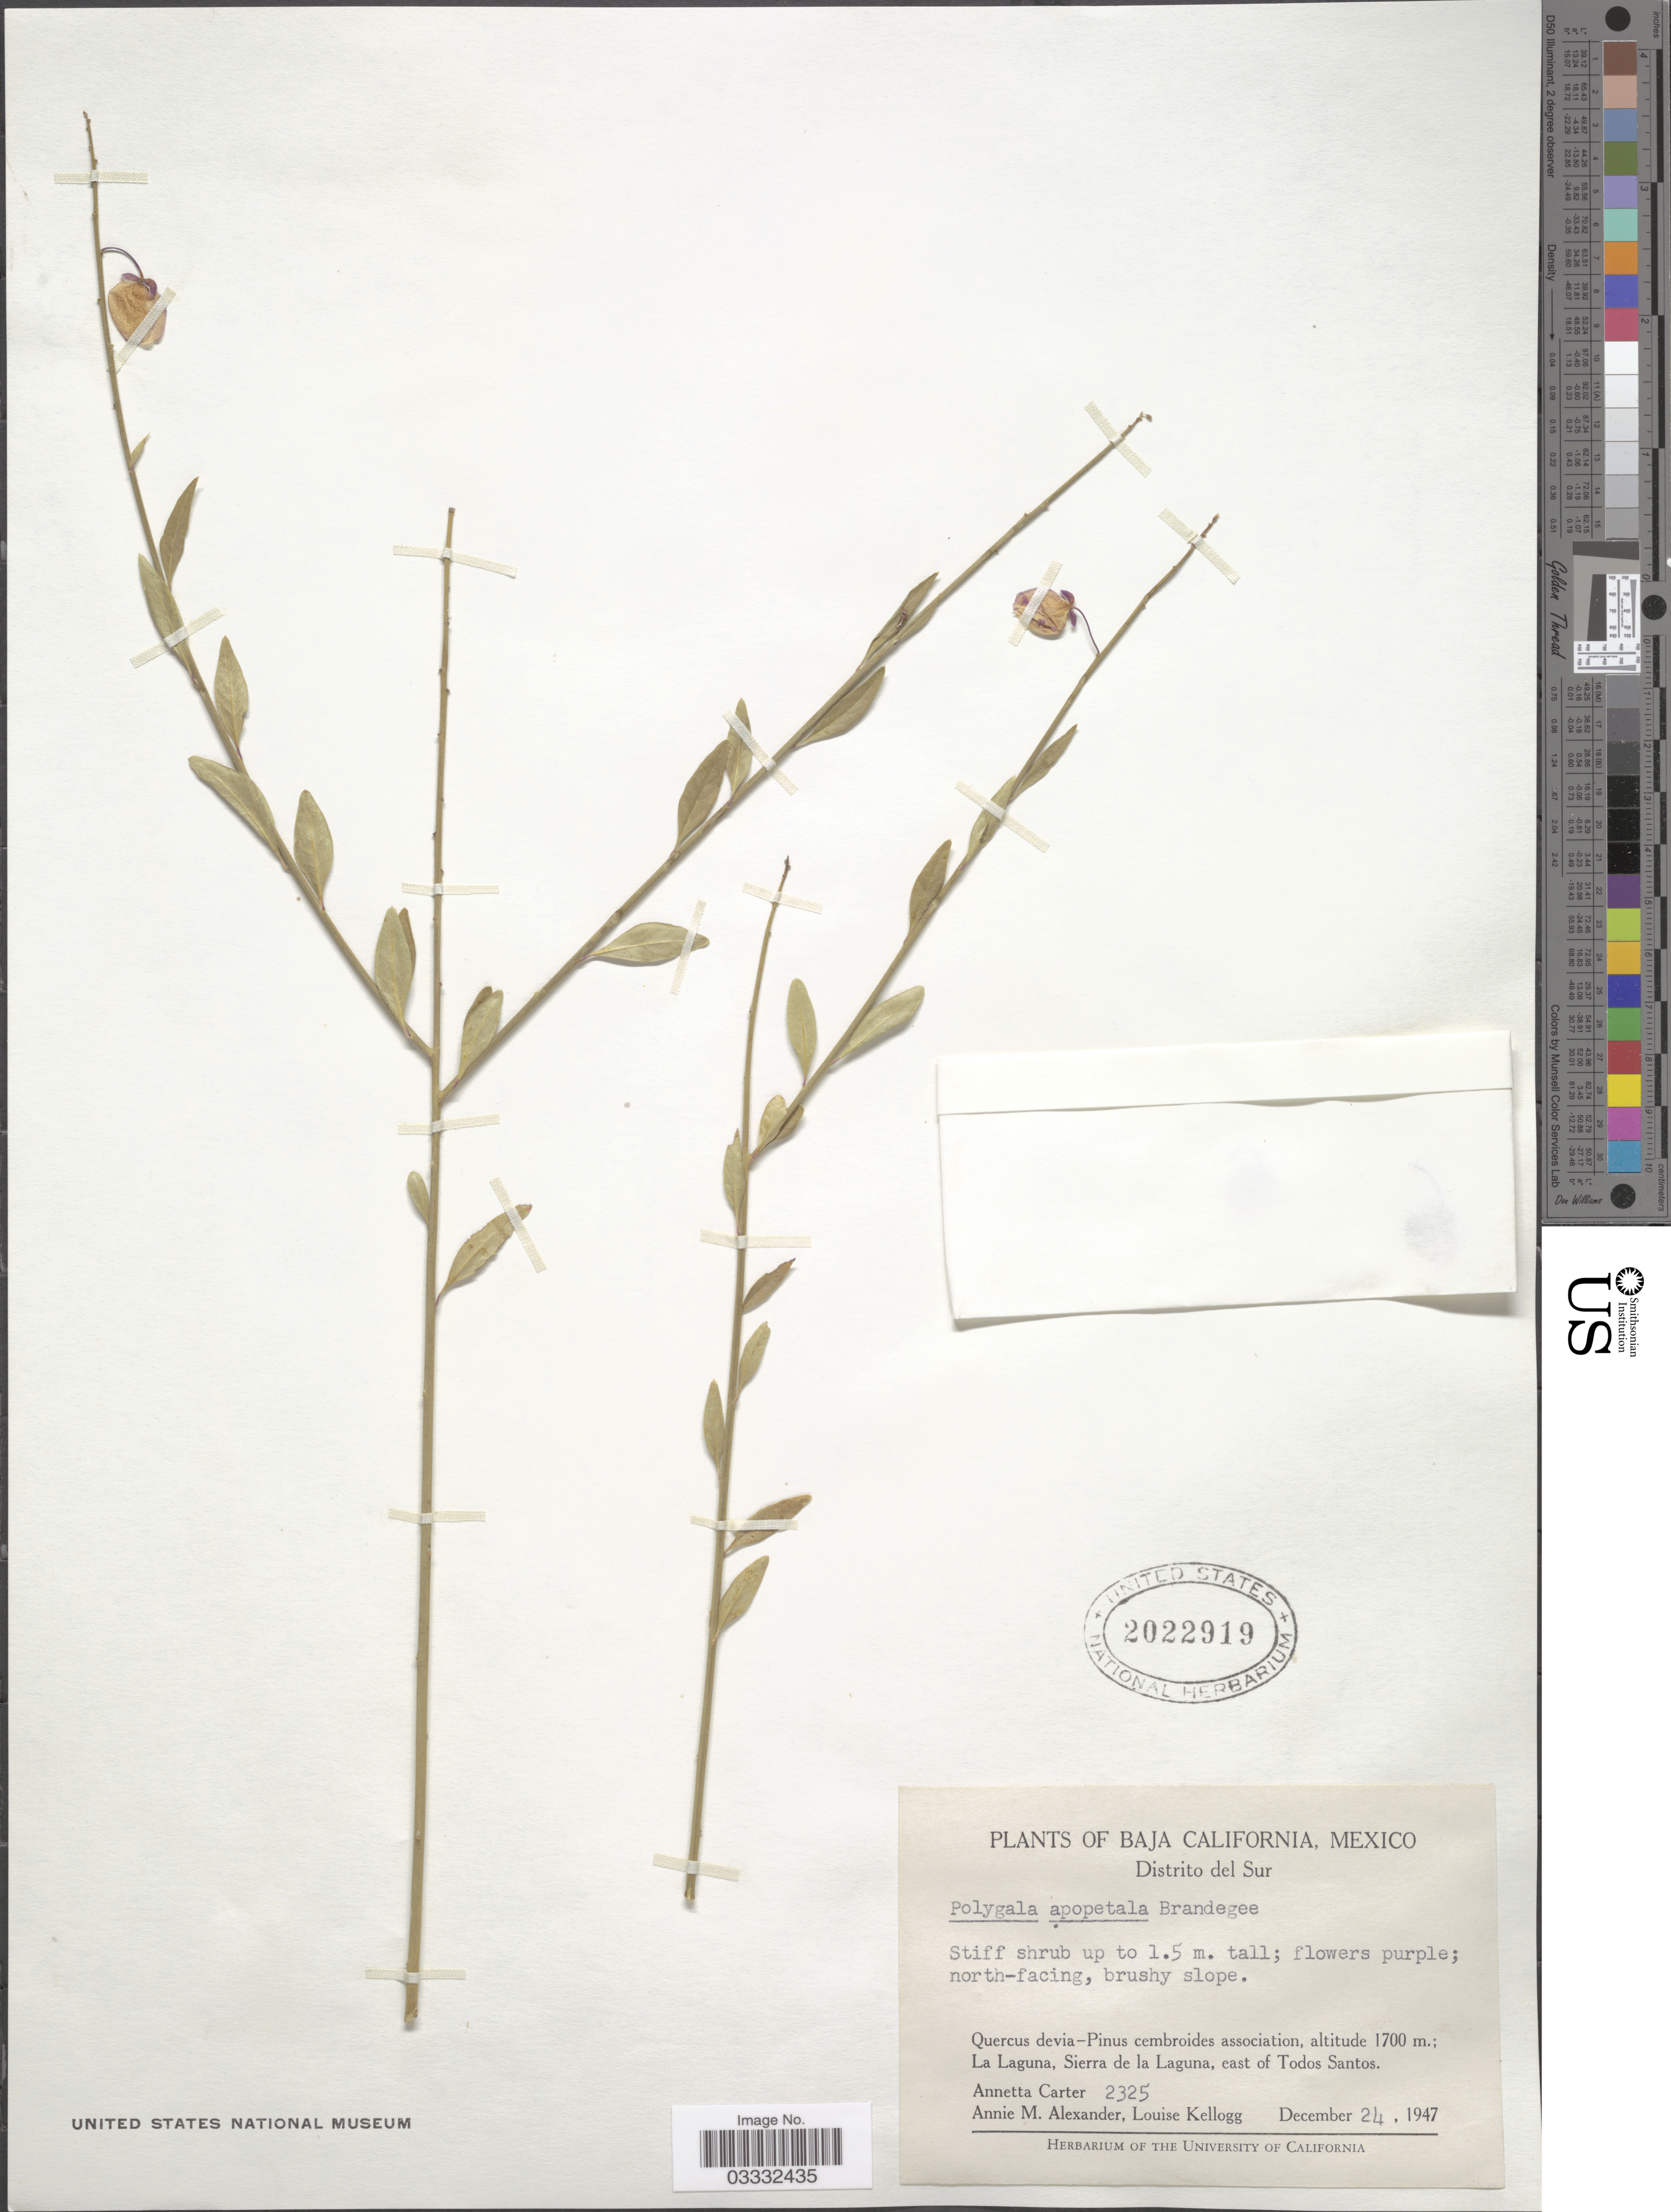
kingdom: Plantae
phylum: Tracheophyta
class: Magnoliopsida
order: Fabales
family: Polygalaceae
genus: Asemeia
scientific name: Asemeia apopetala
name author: (K. Brandegee) J.F.B. Pastore & J.R. Abbott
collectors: A. Carter, A. M. Alexander & L. Kellog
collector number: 2325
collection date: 1947-12-24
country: Mexico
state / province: Baja California Sur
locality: Distrito del Sur. La Laguna, Sierra de la Laguna, east of Todos Santos.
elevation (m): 1700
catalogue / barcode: US 2022919